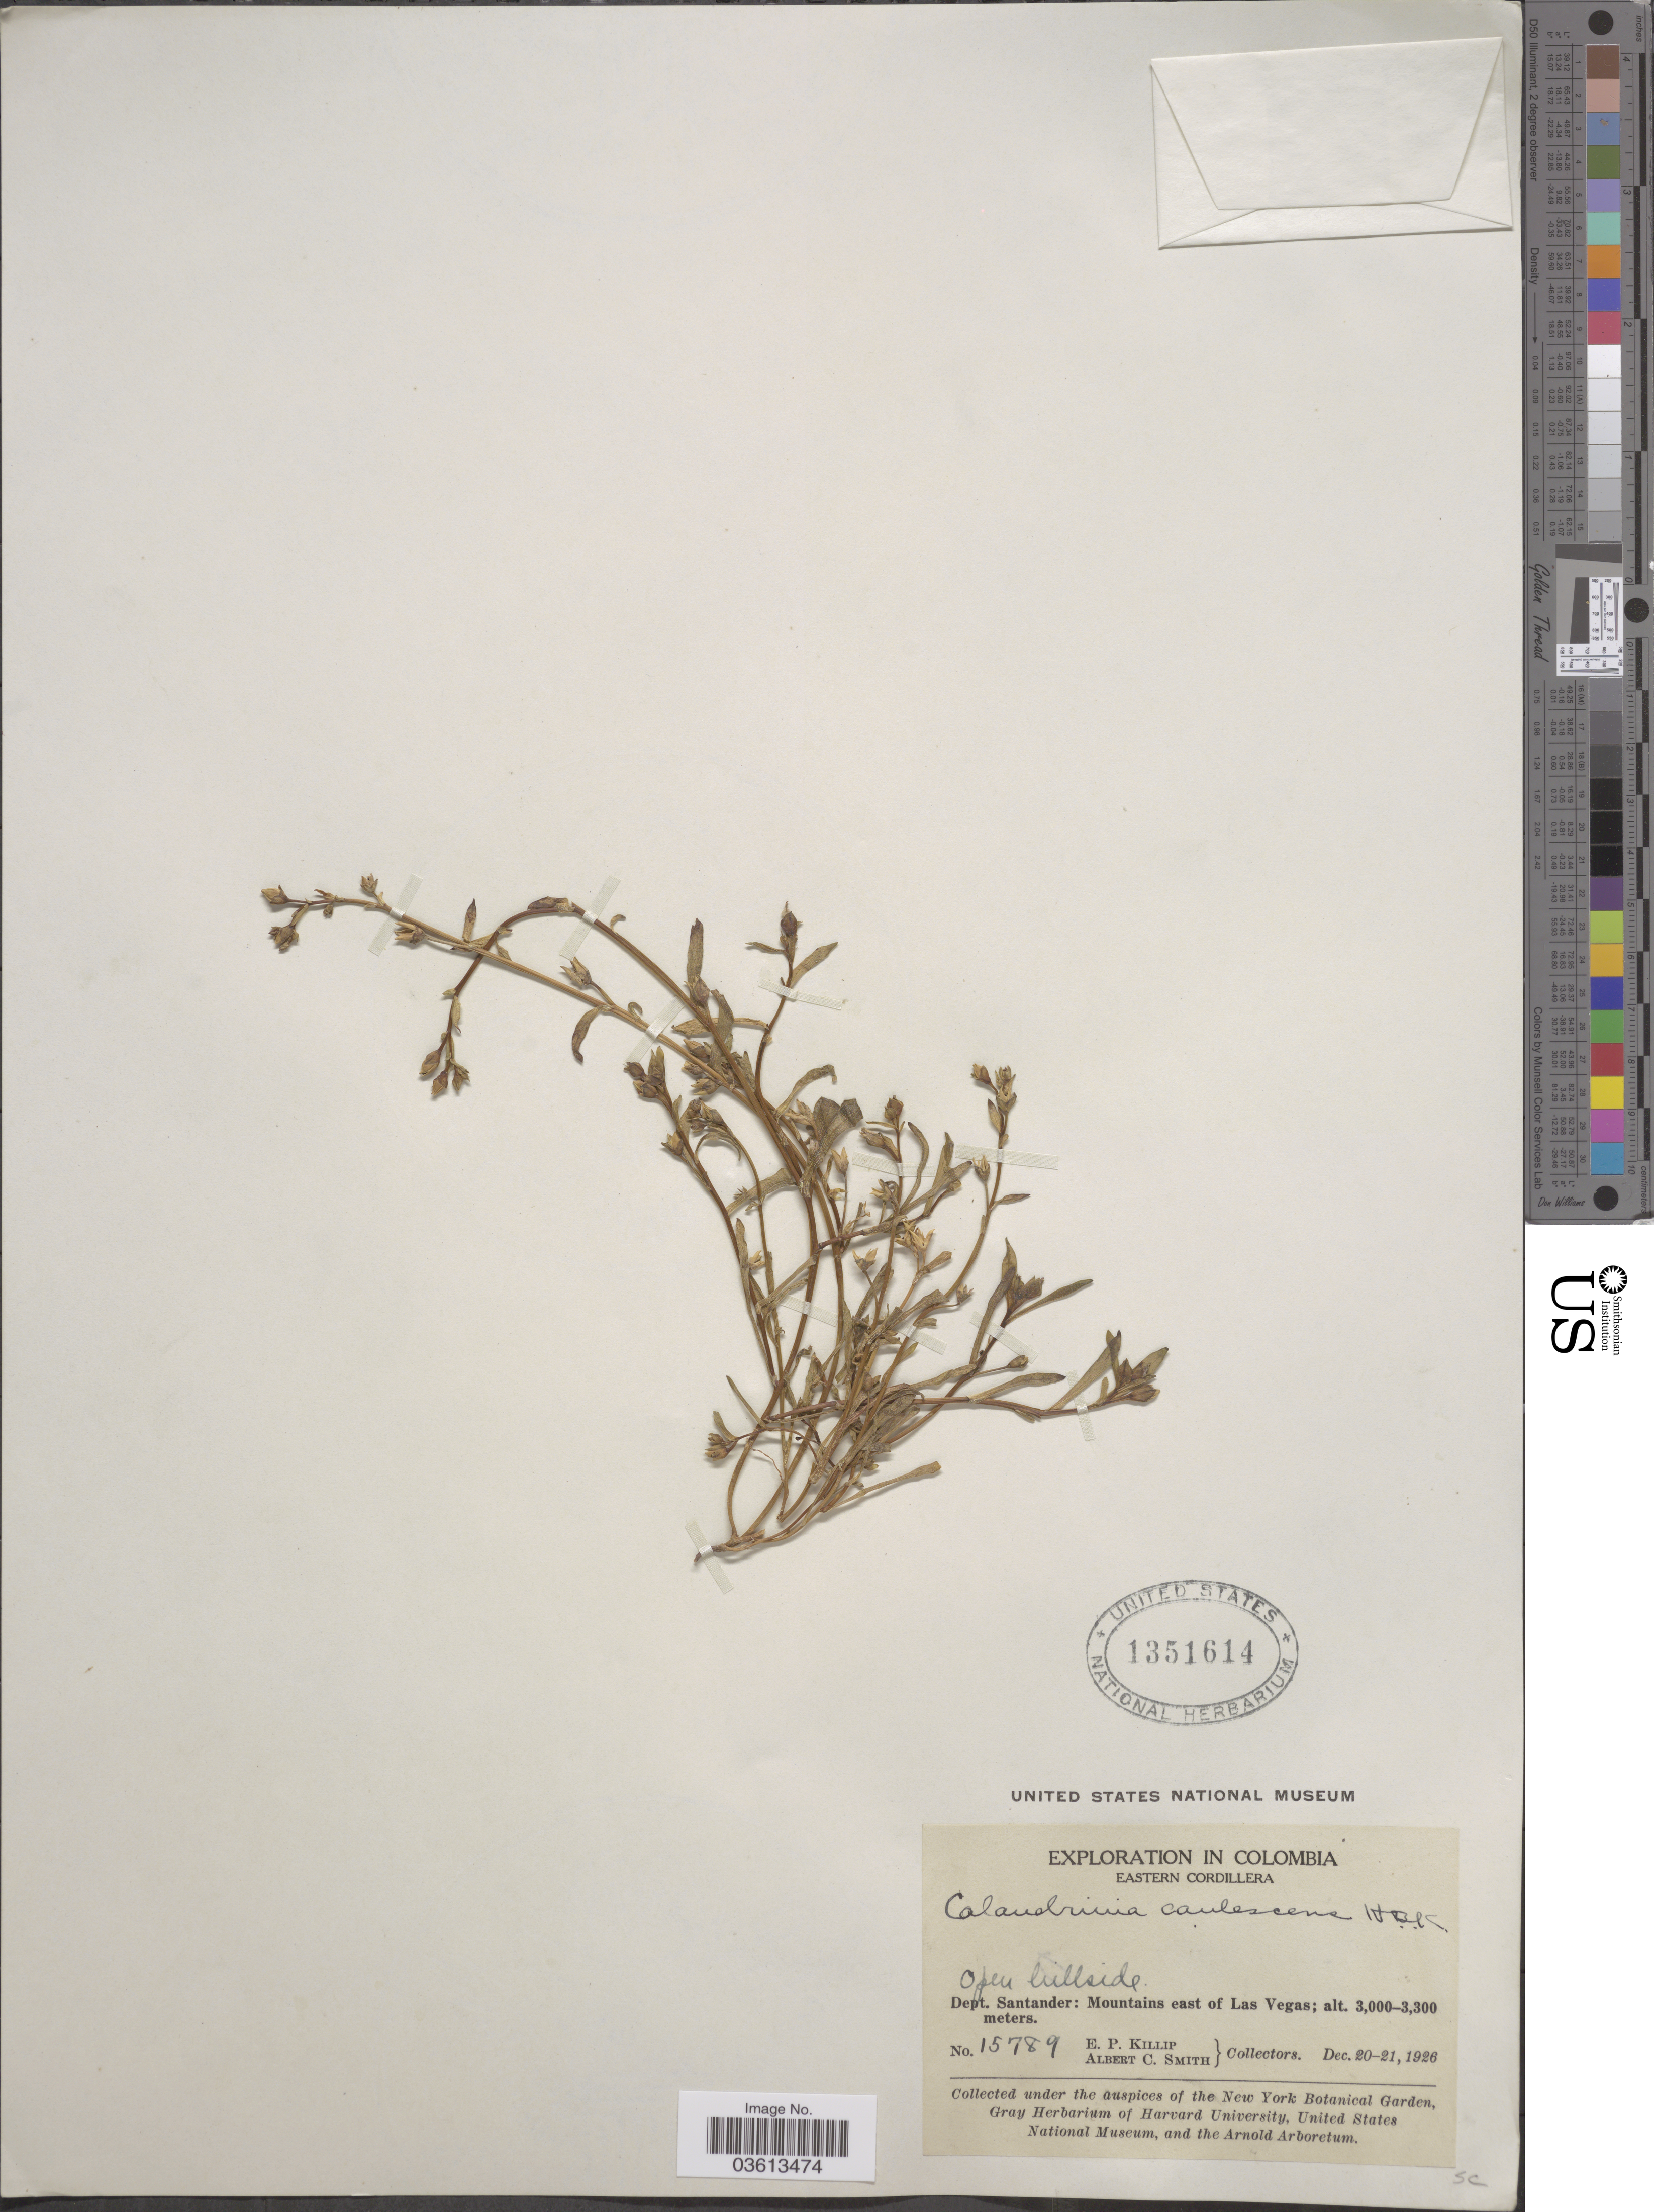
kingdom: Plantae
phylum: Tracheophyta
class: Magnoliopsida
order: Caryophyllales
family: Montiaceae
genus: Calandrinia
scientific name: Calandrinia ciliata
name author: (Ruiz & Pav.) DC.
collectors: E. P. Killip & A. C. Smith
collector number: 15789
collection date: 1926-12-20/1926-12-21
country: Colombia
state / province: Santander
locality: Eastern Cordillera. Dept. Santander: Mountains east of Las Vegas.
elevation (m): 3000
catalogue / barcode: US 1351614